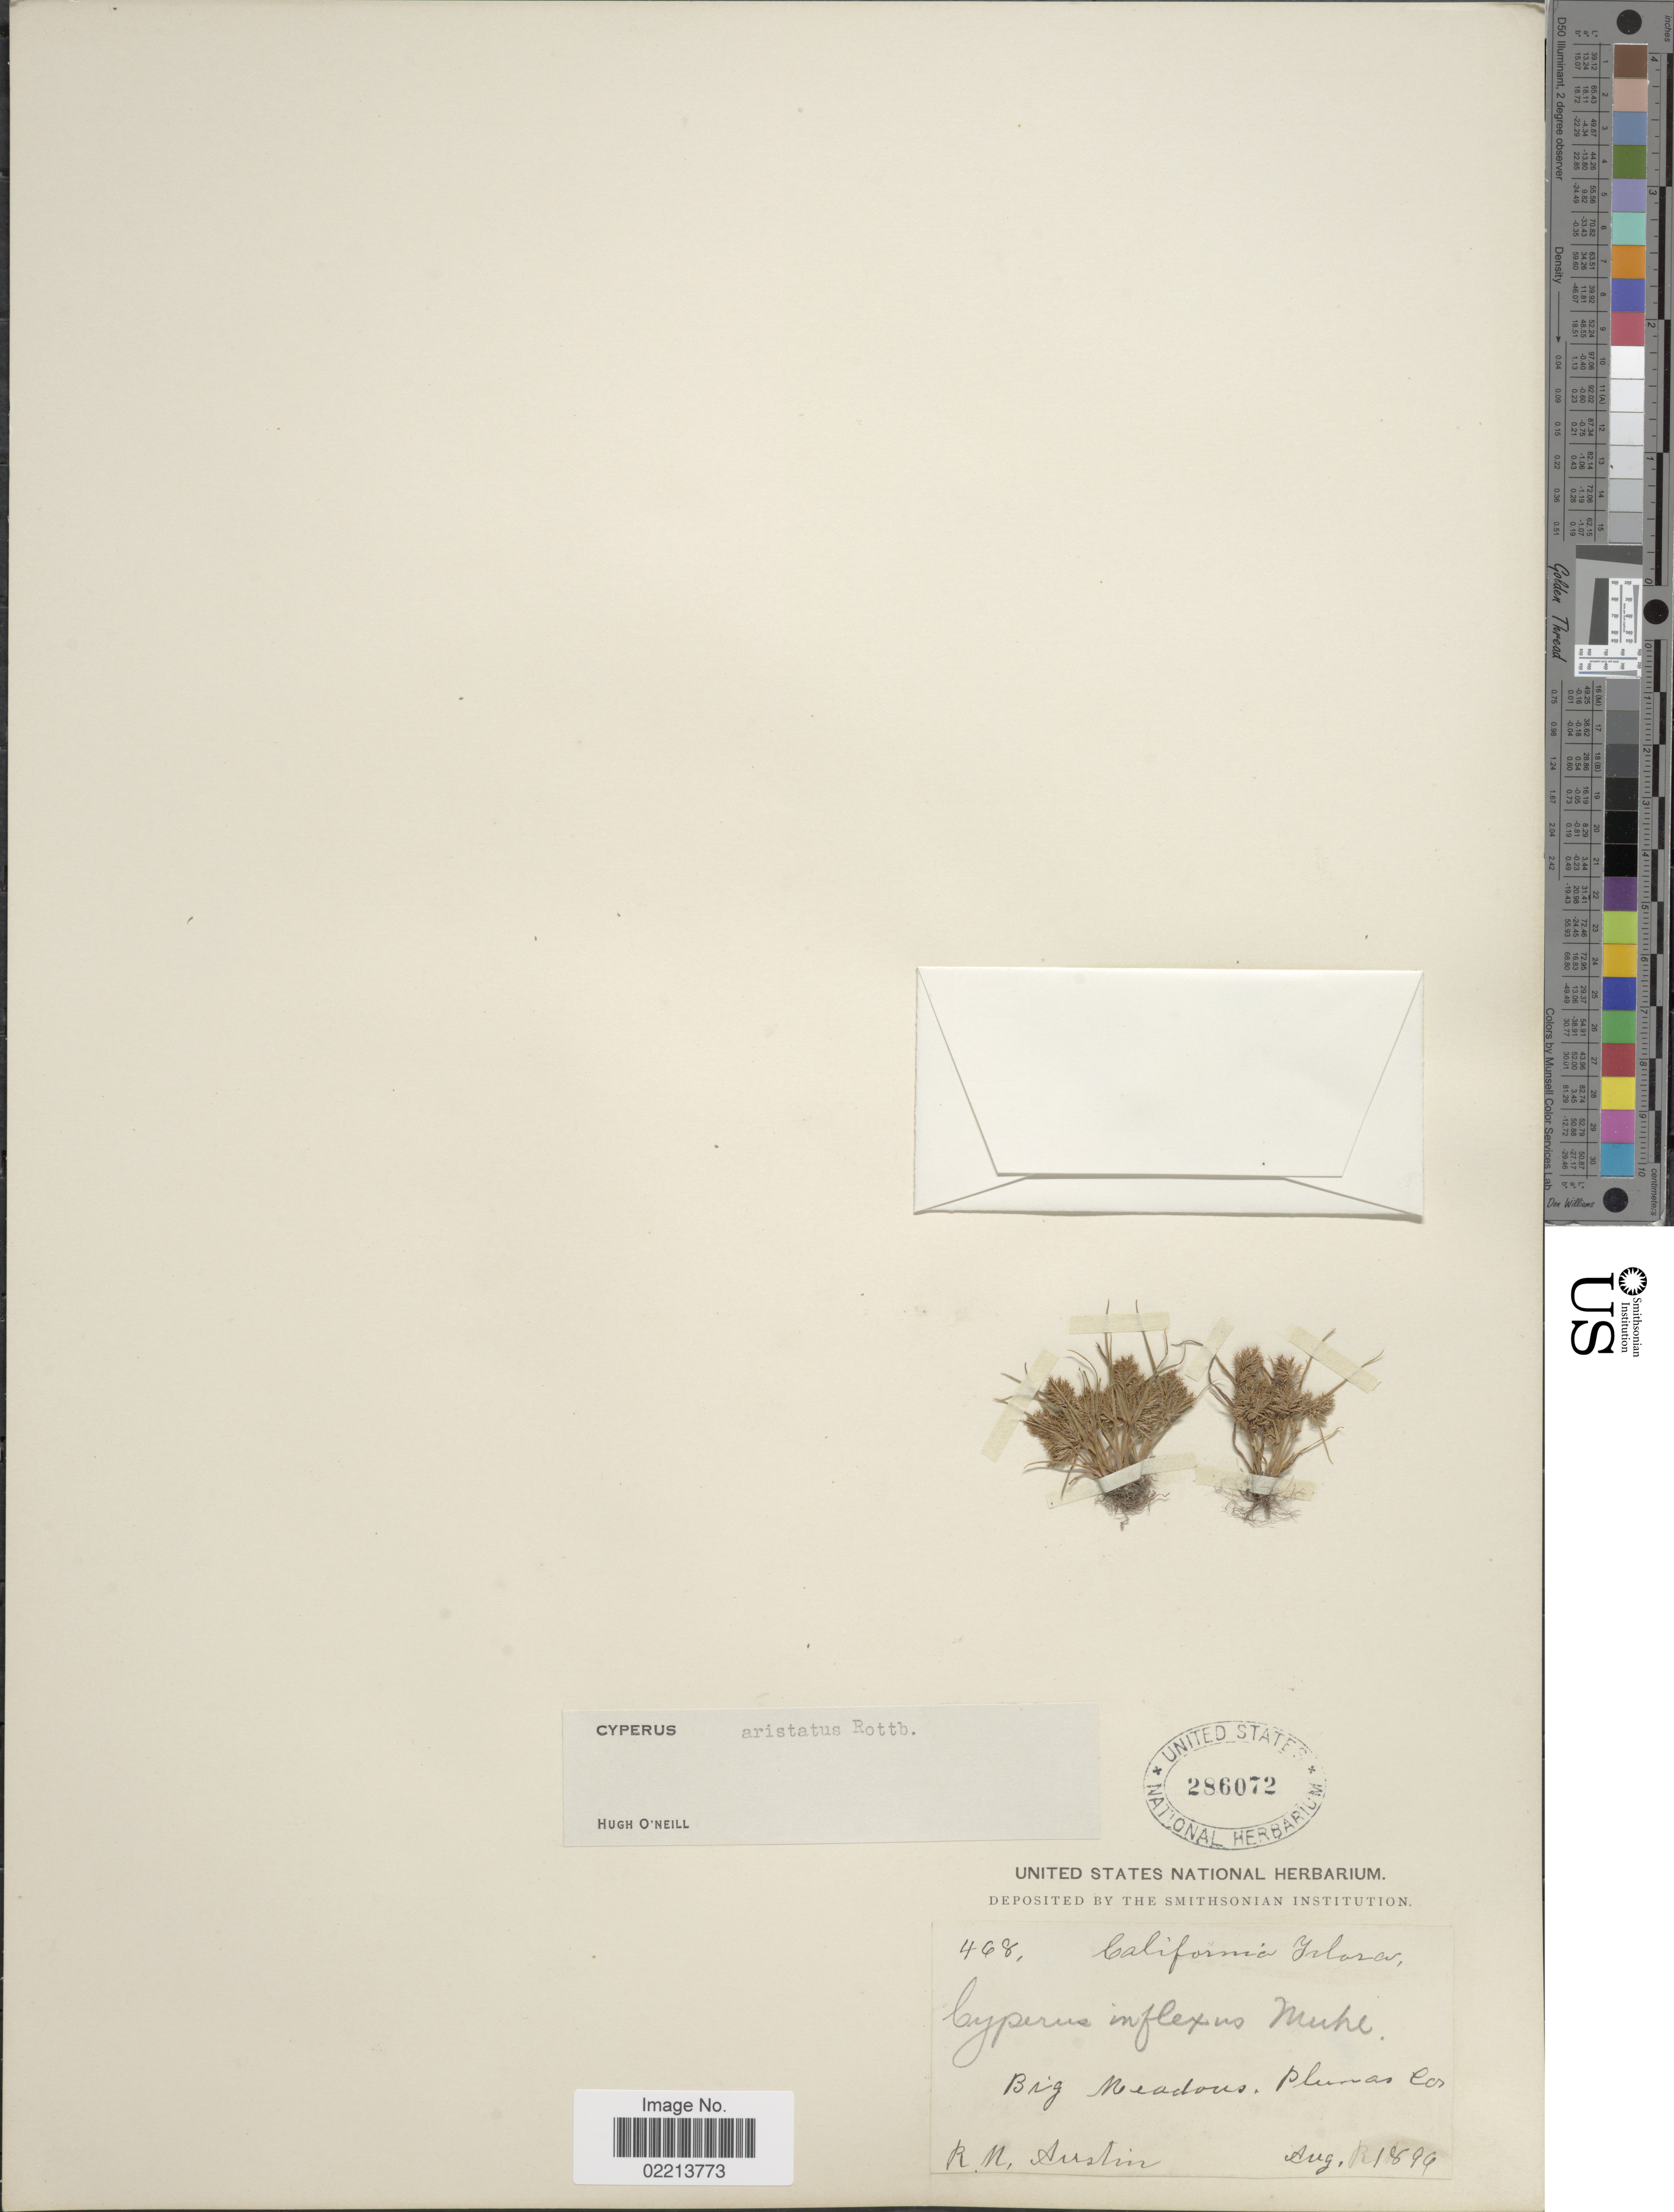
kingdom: Plantae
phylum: Tracheophyta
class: Liliopsida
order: Poales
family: Cyperaceae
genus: Cyperus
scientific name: Cyperus squarrosus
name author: L.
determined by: Strong, Mark T., (BOT), Smithsonian Institution - National Museum of Natural History (UNITED STATES)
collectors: R. Austin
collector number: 468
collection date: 1899-08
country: United States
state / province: California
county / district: Plumas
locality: Big meadows, Plumas Co.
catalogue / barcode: US 286072